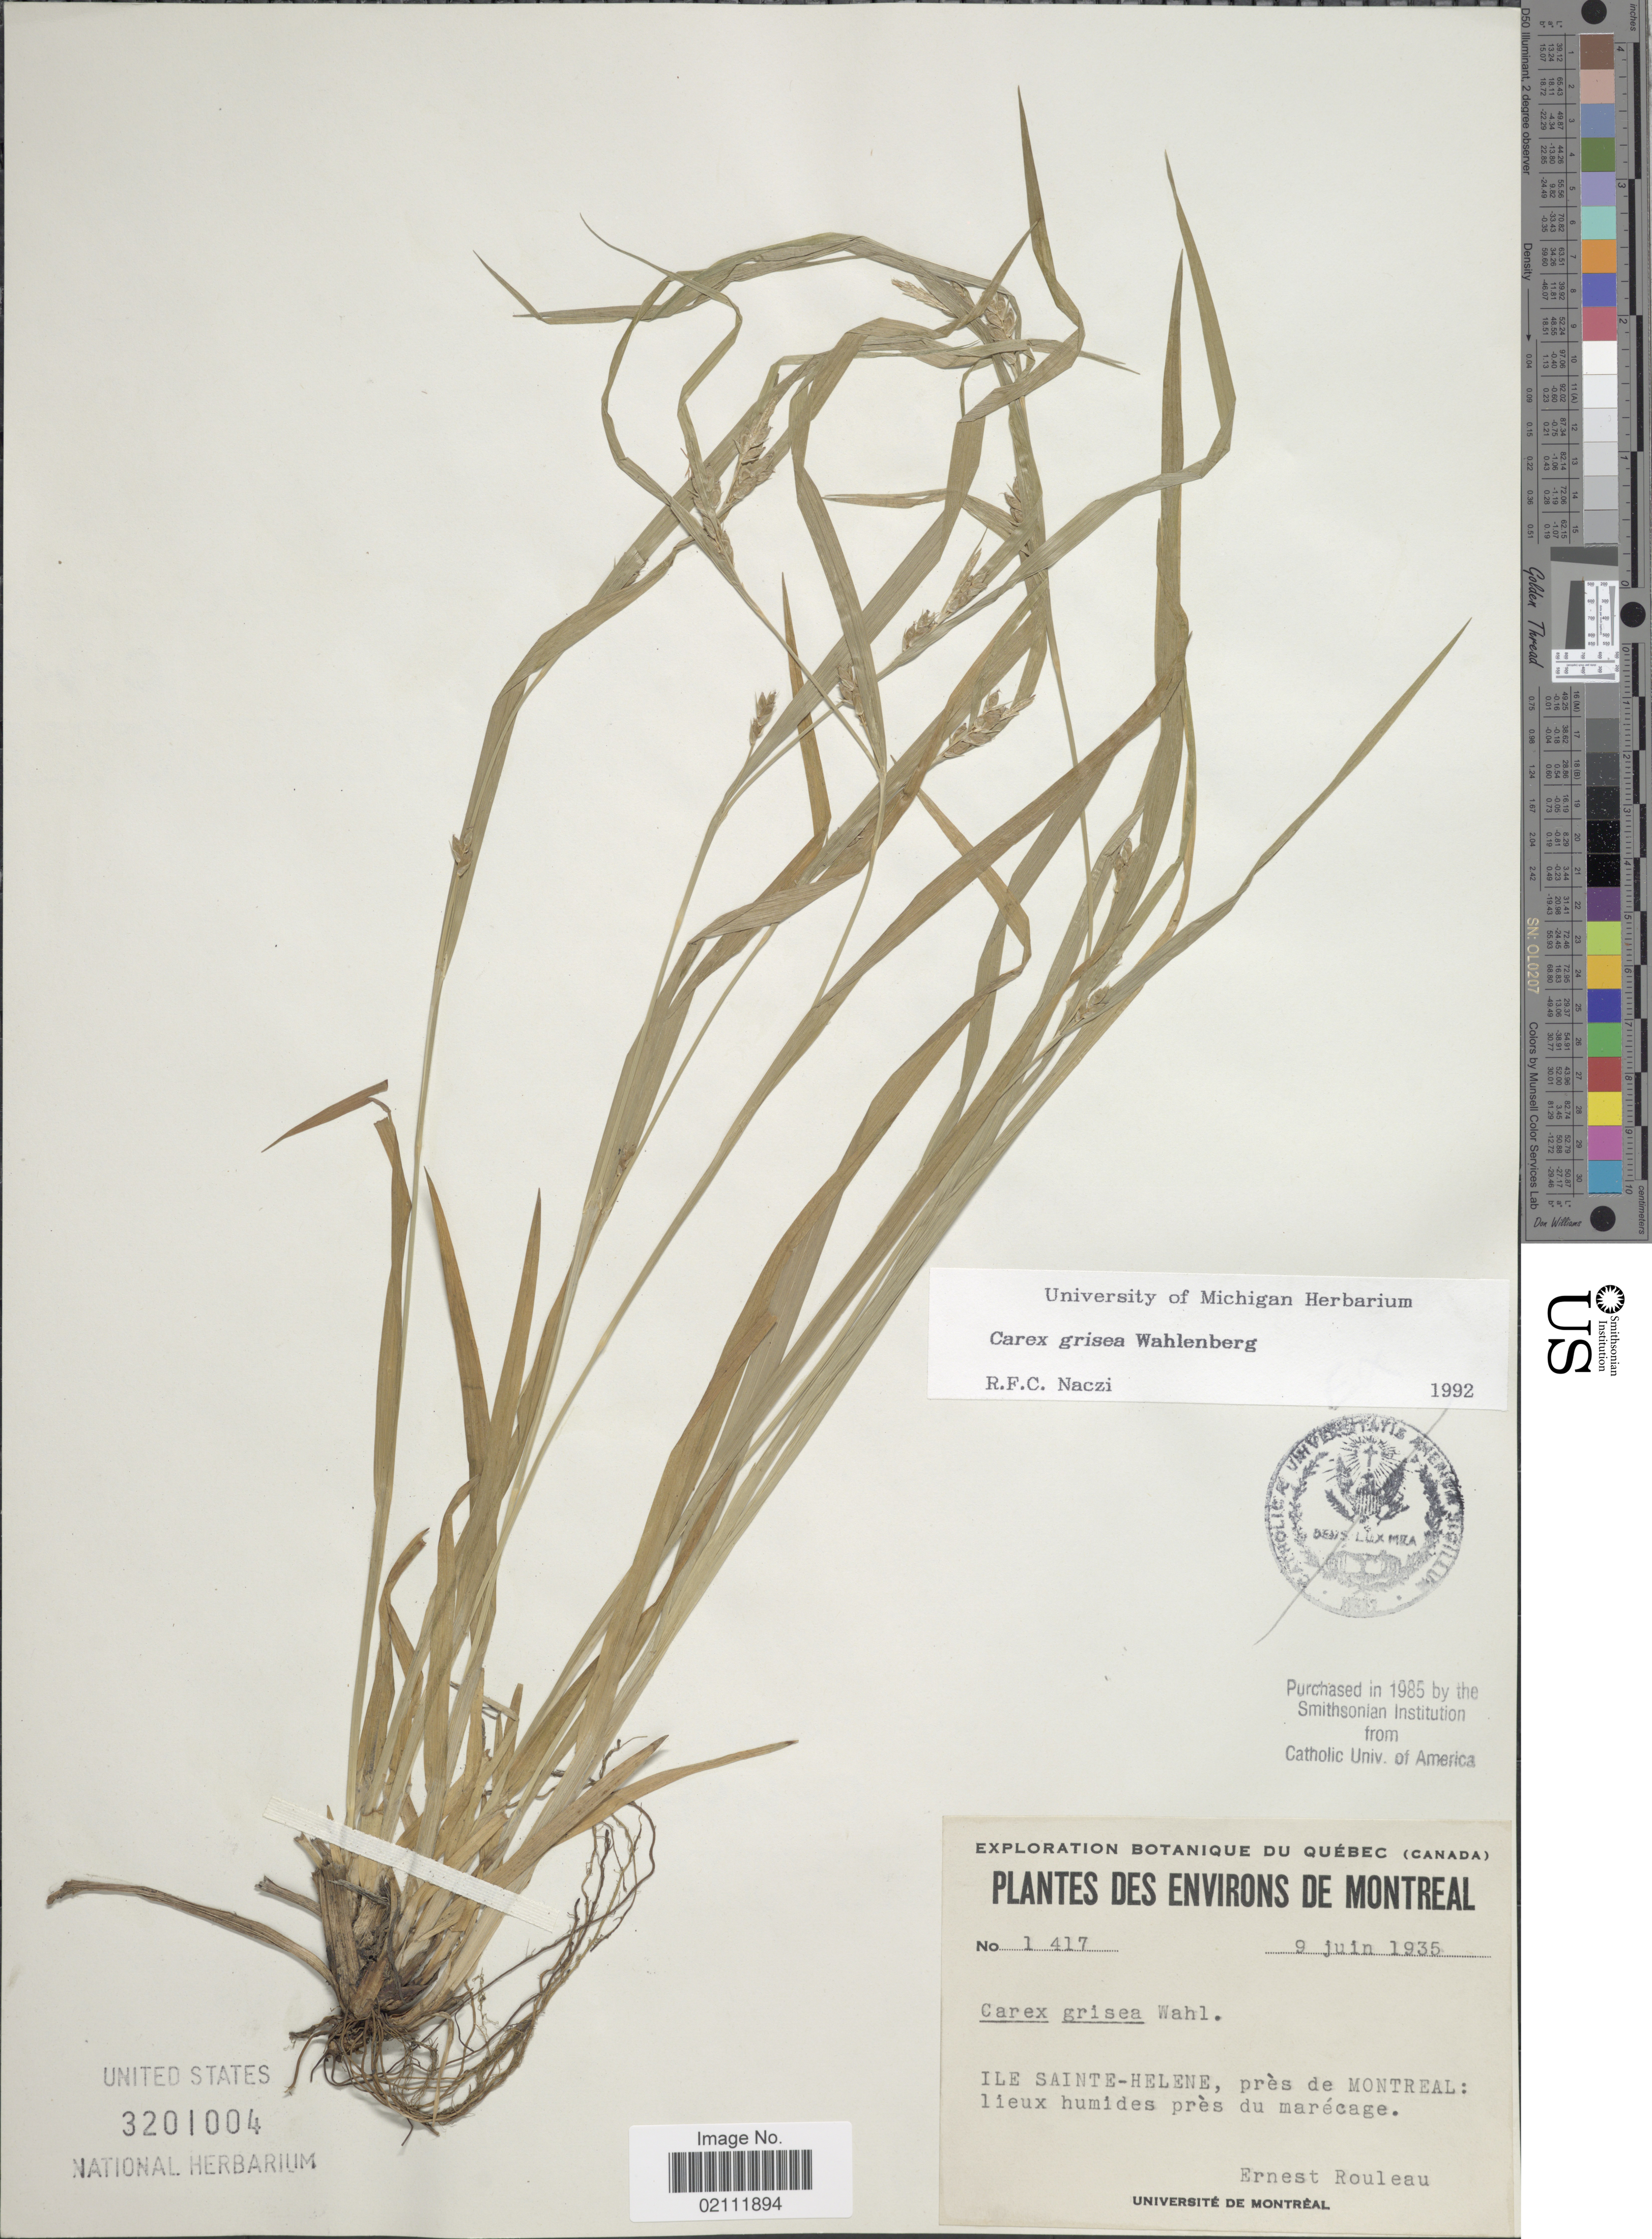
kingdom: Plantae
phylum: Tracheophyta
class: Liliopsida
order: Poales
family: Cyperaceae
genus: Carex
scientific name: Carex grisea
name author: Wahlenb.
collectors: J. Rouleau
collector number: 1417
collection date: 1935-06-09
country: Canada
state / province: Quebec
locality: Environs de Montreal. Ile Sainte- Helene, pres de Montreal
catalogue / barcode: US 3201004